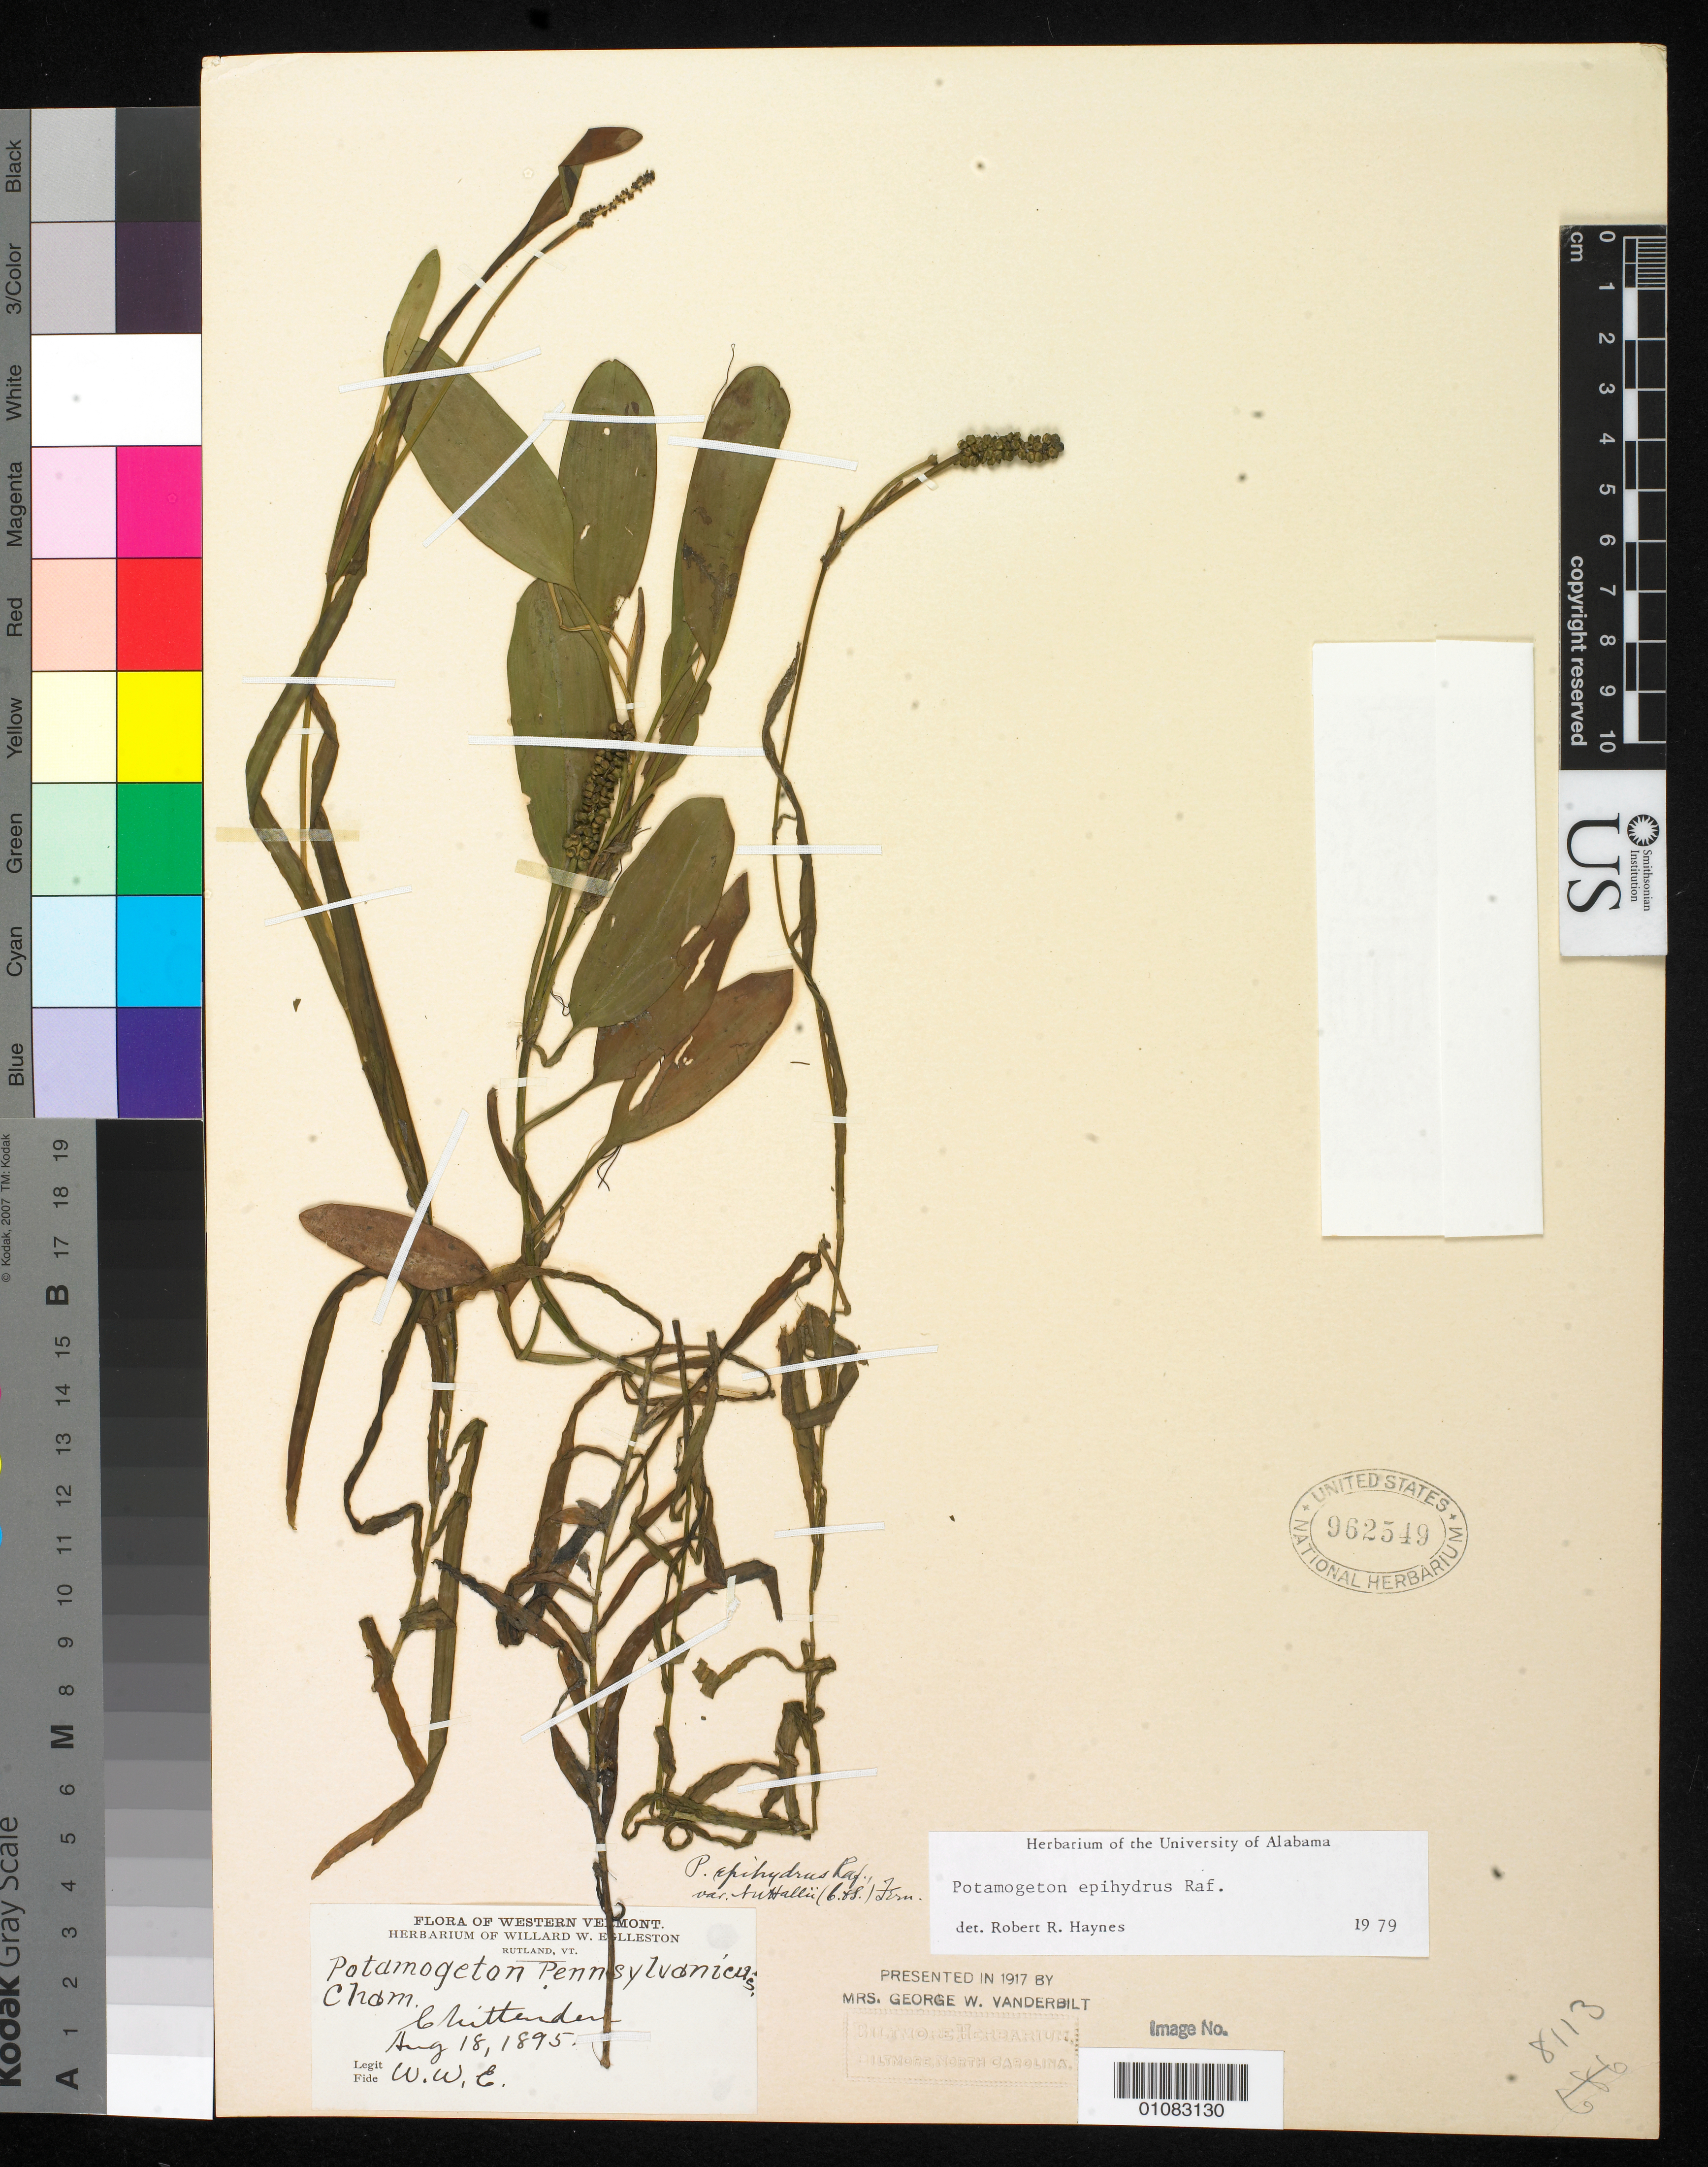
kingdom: Plantae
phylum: Tracheophyta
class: Liliopsida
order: Alismatales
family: Potamogetonaceae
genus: Potamogeton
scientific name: Potamogeton epihydrus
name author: Raf.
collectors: W. W. Eggleston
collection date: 1895-08-18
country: United States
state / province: Vermont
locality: Chittenden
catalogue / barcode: US 962549